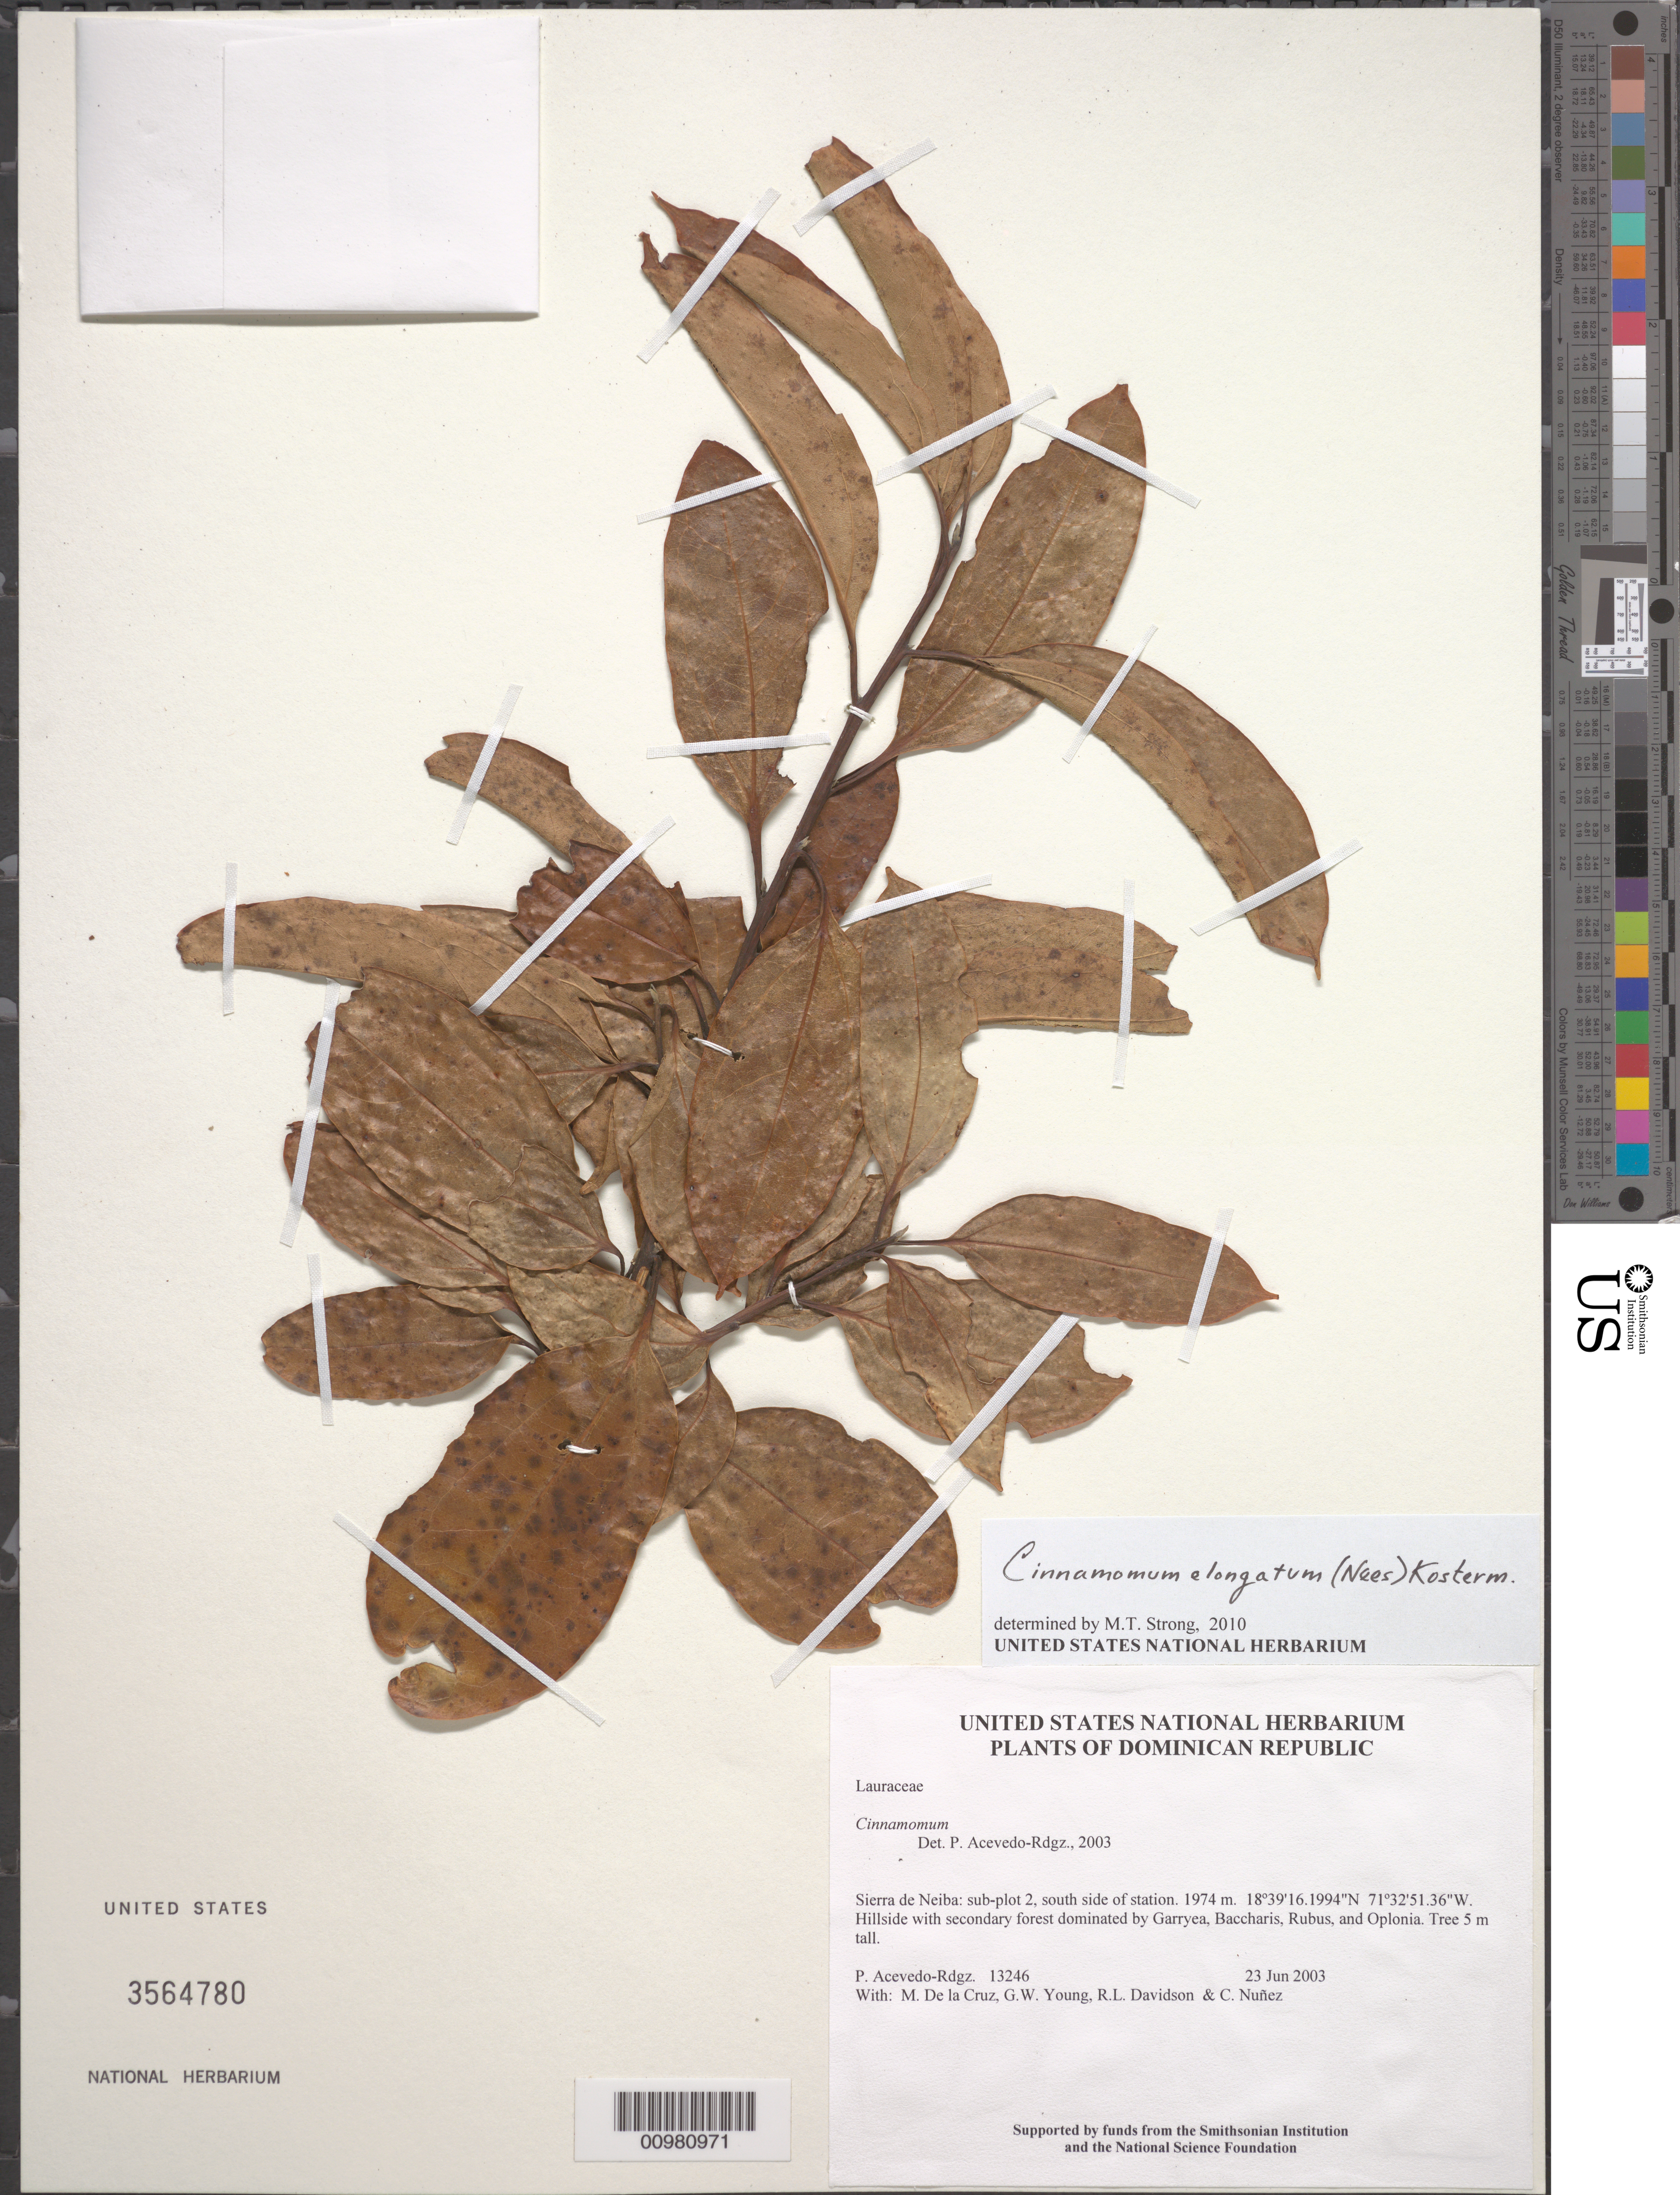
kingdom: Plantae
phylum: Tracheophyta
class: Magnoliopsida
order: Laurales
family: Lauraceae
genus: Cinnamomum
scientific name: Cinnamomum elongatum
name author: (Nees) Kosterm.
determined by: Strong, M. T., (US), Smithsonian Institution - National Museum of Natural History (UNITED STATES)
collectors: P. Acevedo-Rodr., M. de la Cruz, J. Rawlins, G. Young, R. Davidson & C. Nunez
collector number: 13246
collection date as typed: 23 Jun 2003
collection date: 2003-06-23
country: Dominican Republic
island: Hispaniola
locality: Sierra de Neiba: sub-plot 2, south side of station.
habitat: Hillside with secondary forest dominated by Garryea, Baccharis, Rubus, and Oplonia.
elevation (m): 1974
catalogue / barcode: US 3564780